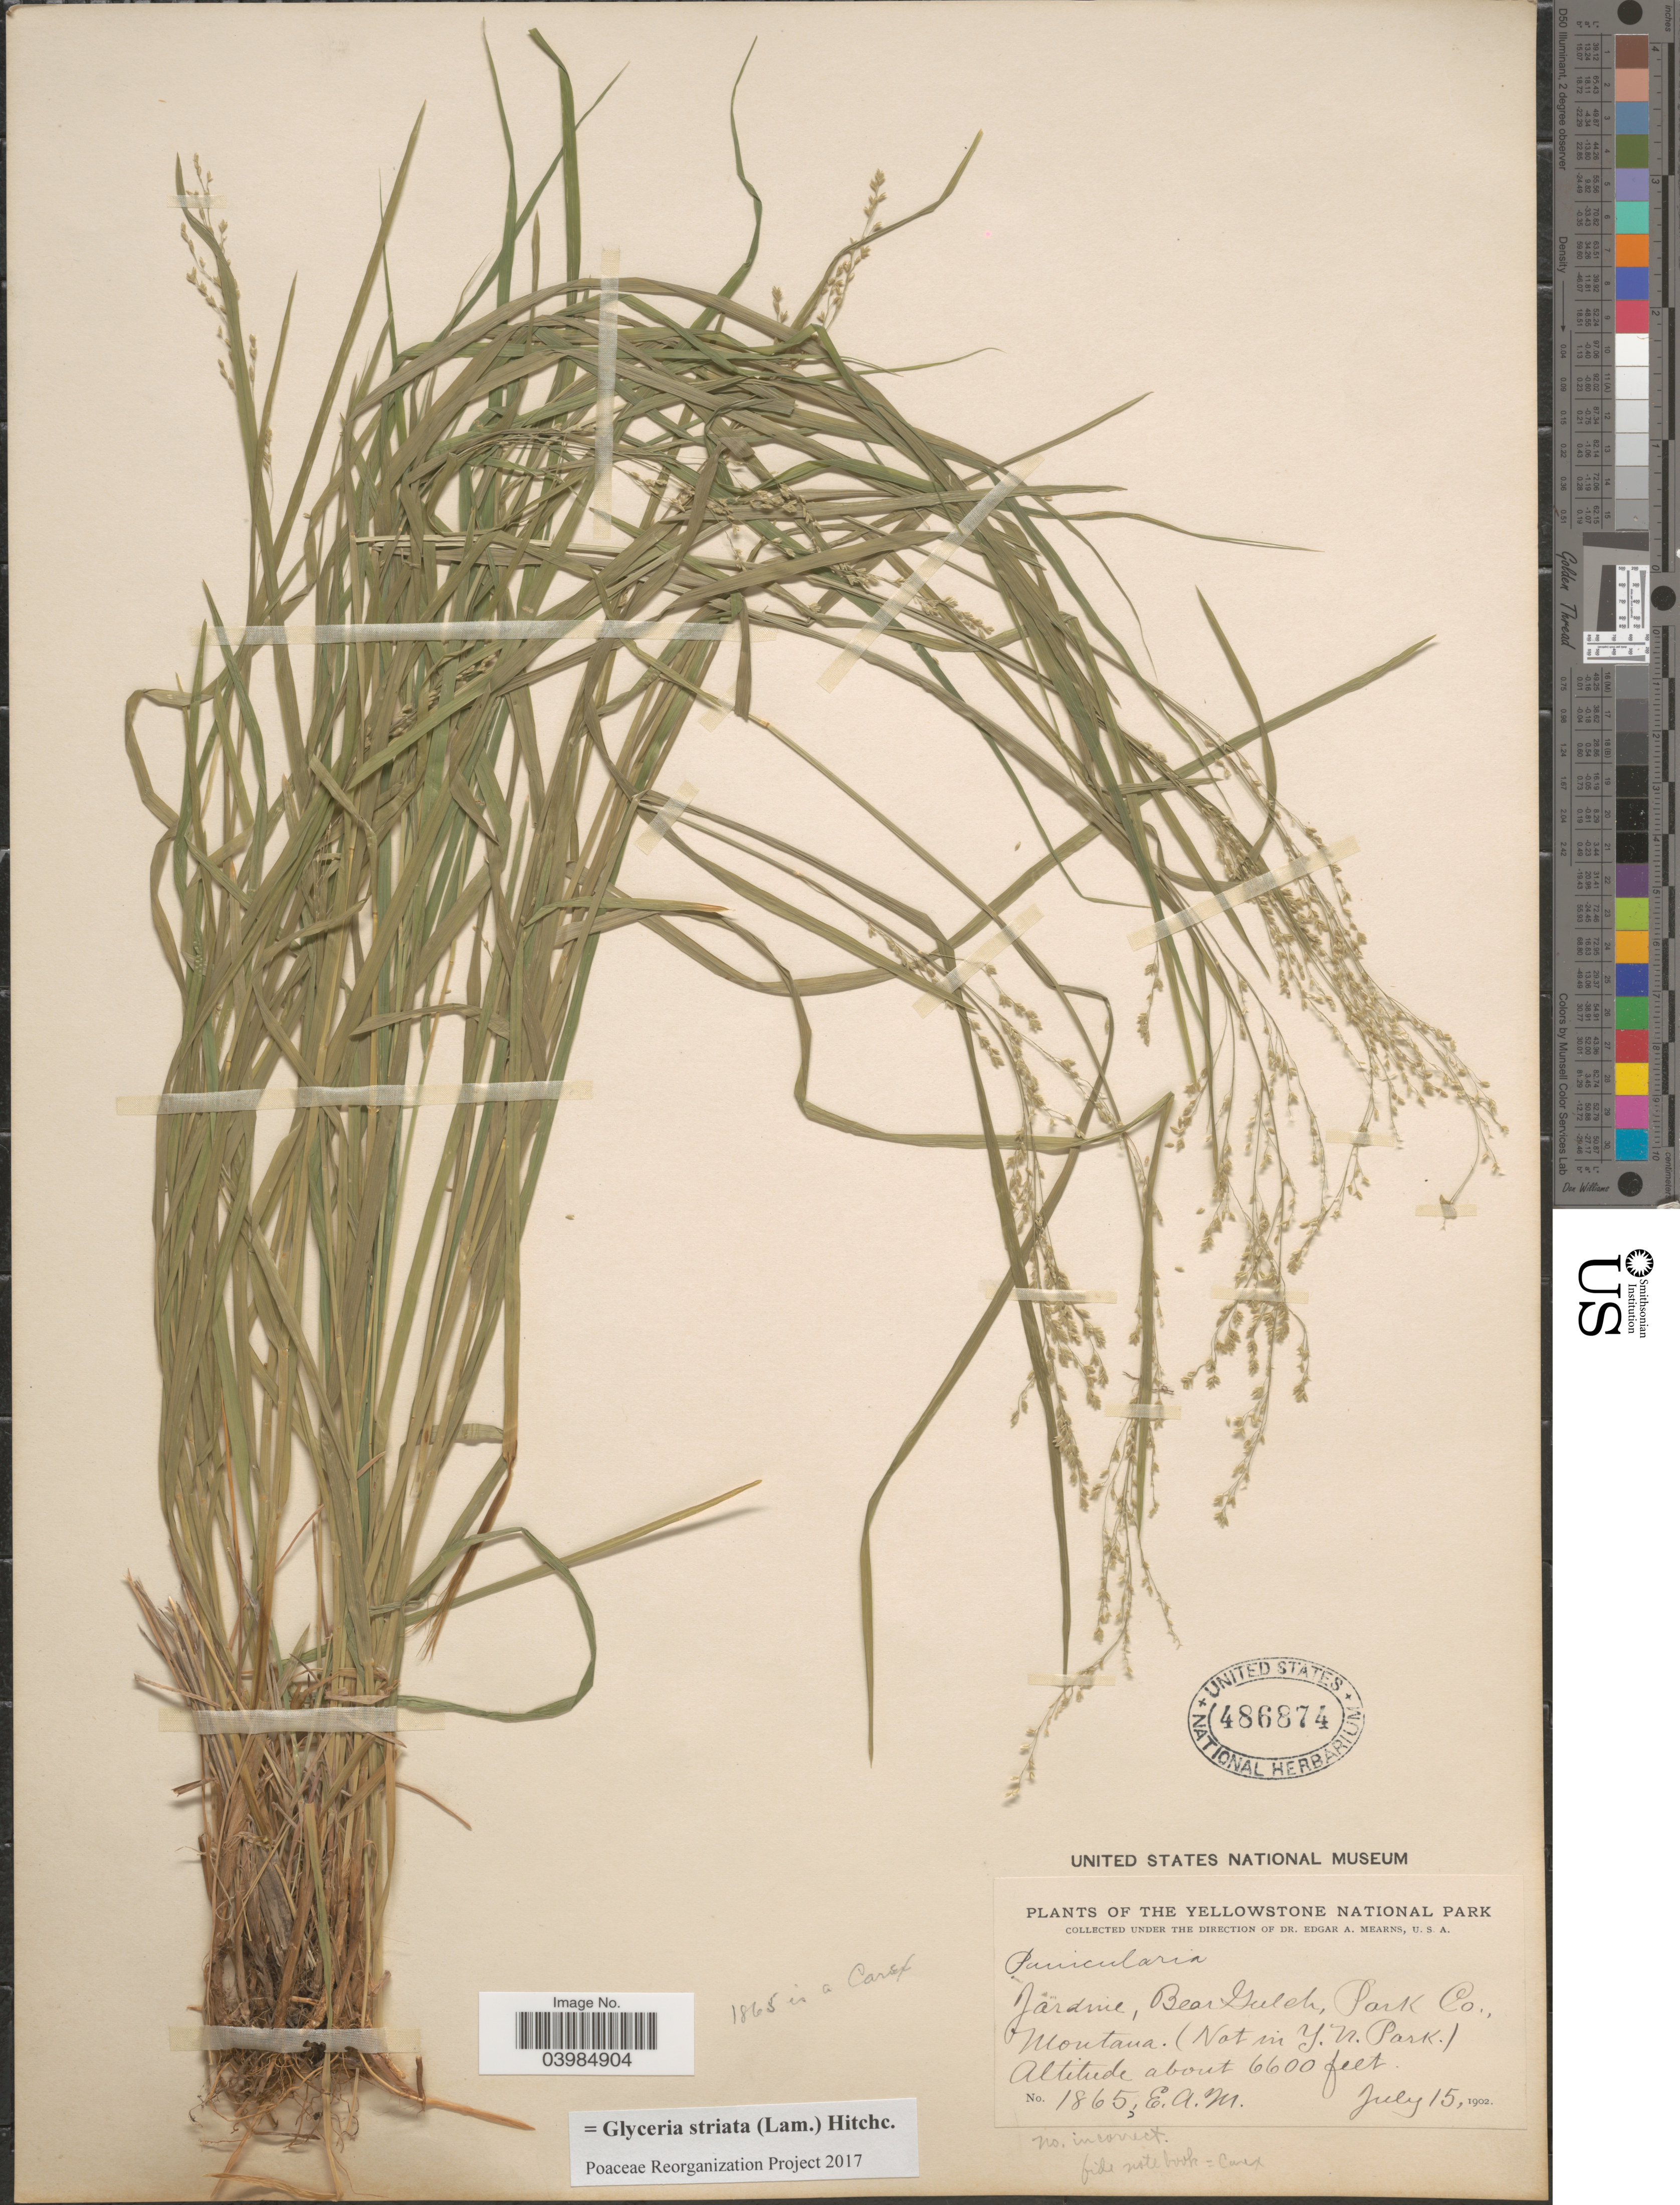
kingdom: Plantae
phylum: Tracheophyta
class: Liliopsida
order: Poales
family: Poaceae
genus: Glyceria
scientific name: Glyceria striata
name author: (Lam.) Hitchc.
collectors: E. A. Mearns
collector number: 1865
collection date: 1902-07-15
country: United States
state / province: Montana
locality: The Yellowstone National Park. Jardine, Bear Gulch, Park Co.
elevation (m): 2012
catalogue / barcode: US 486874